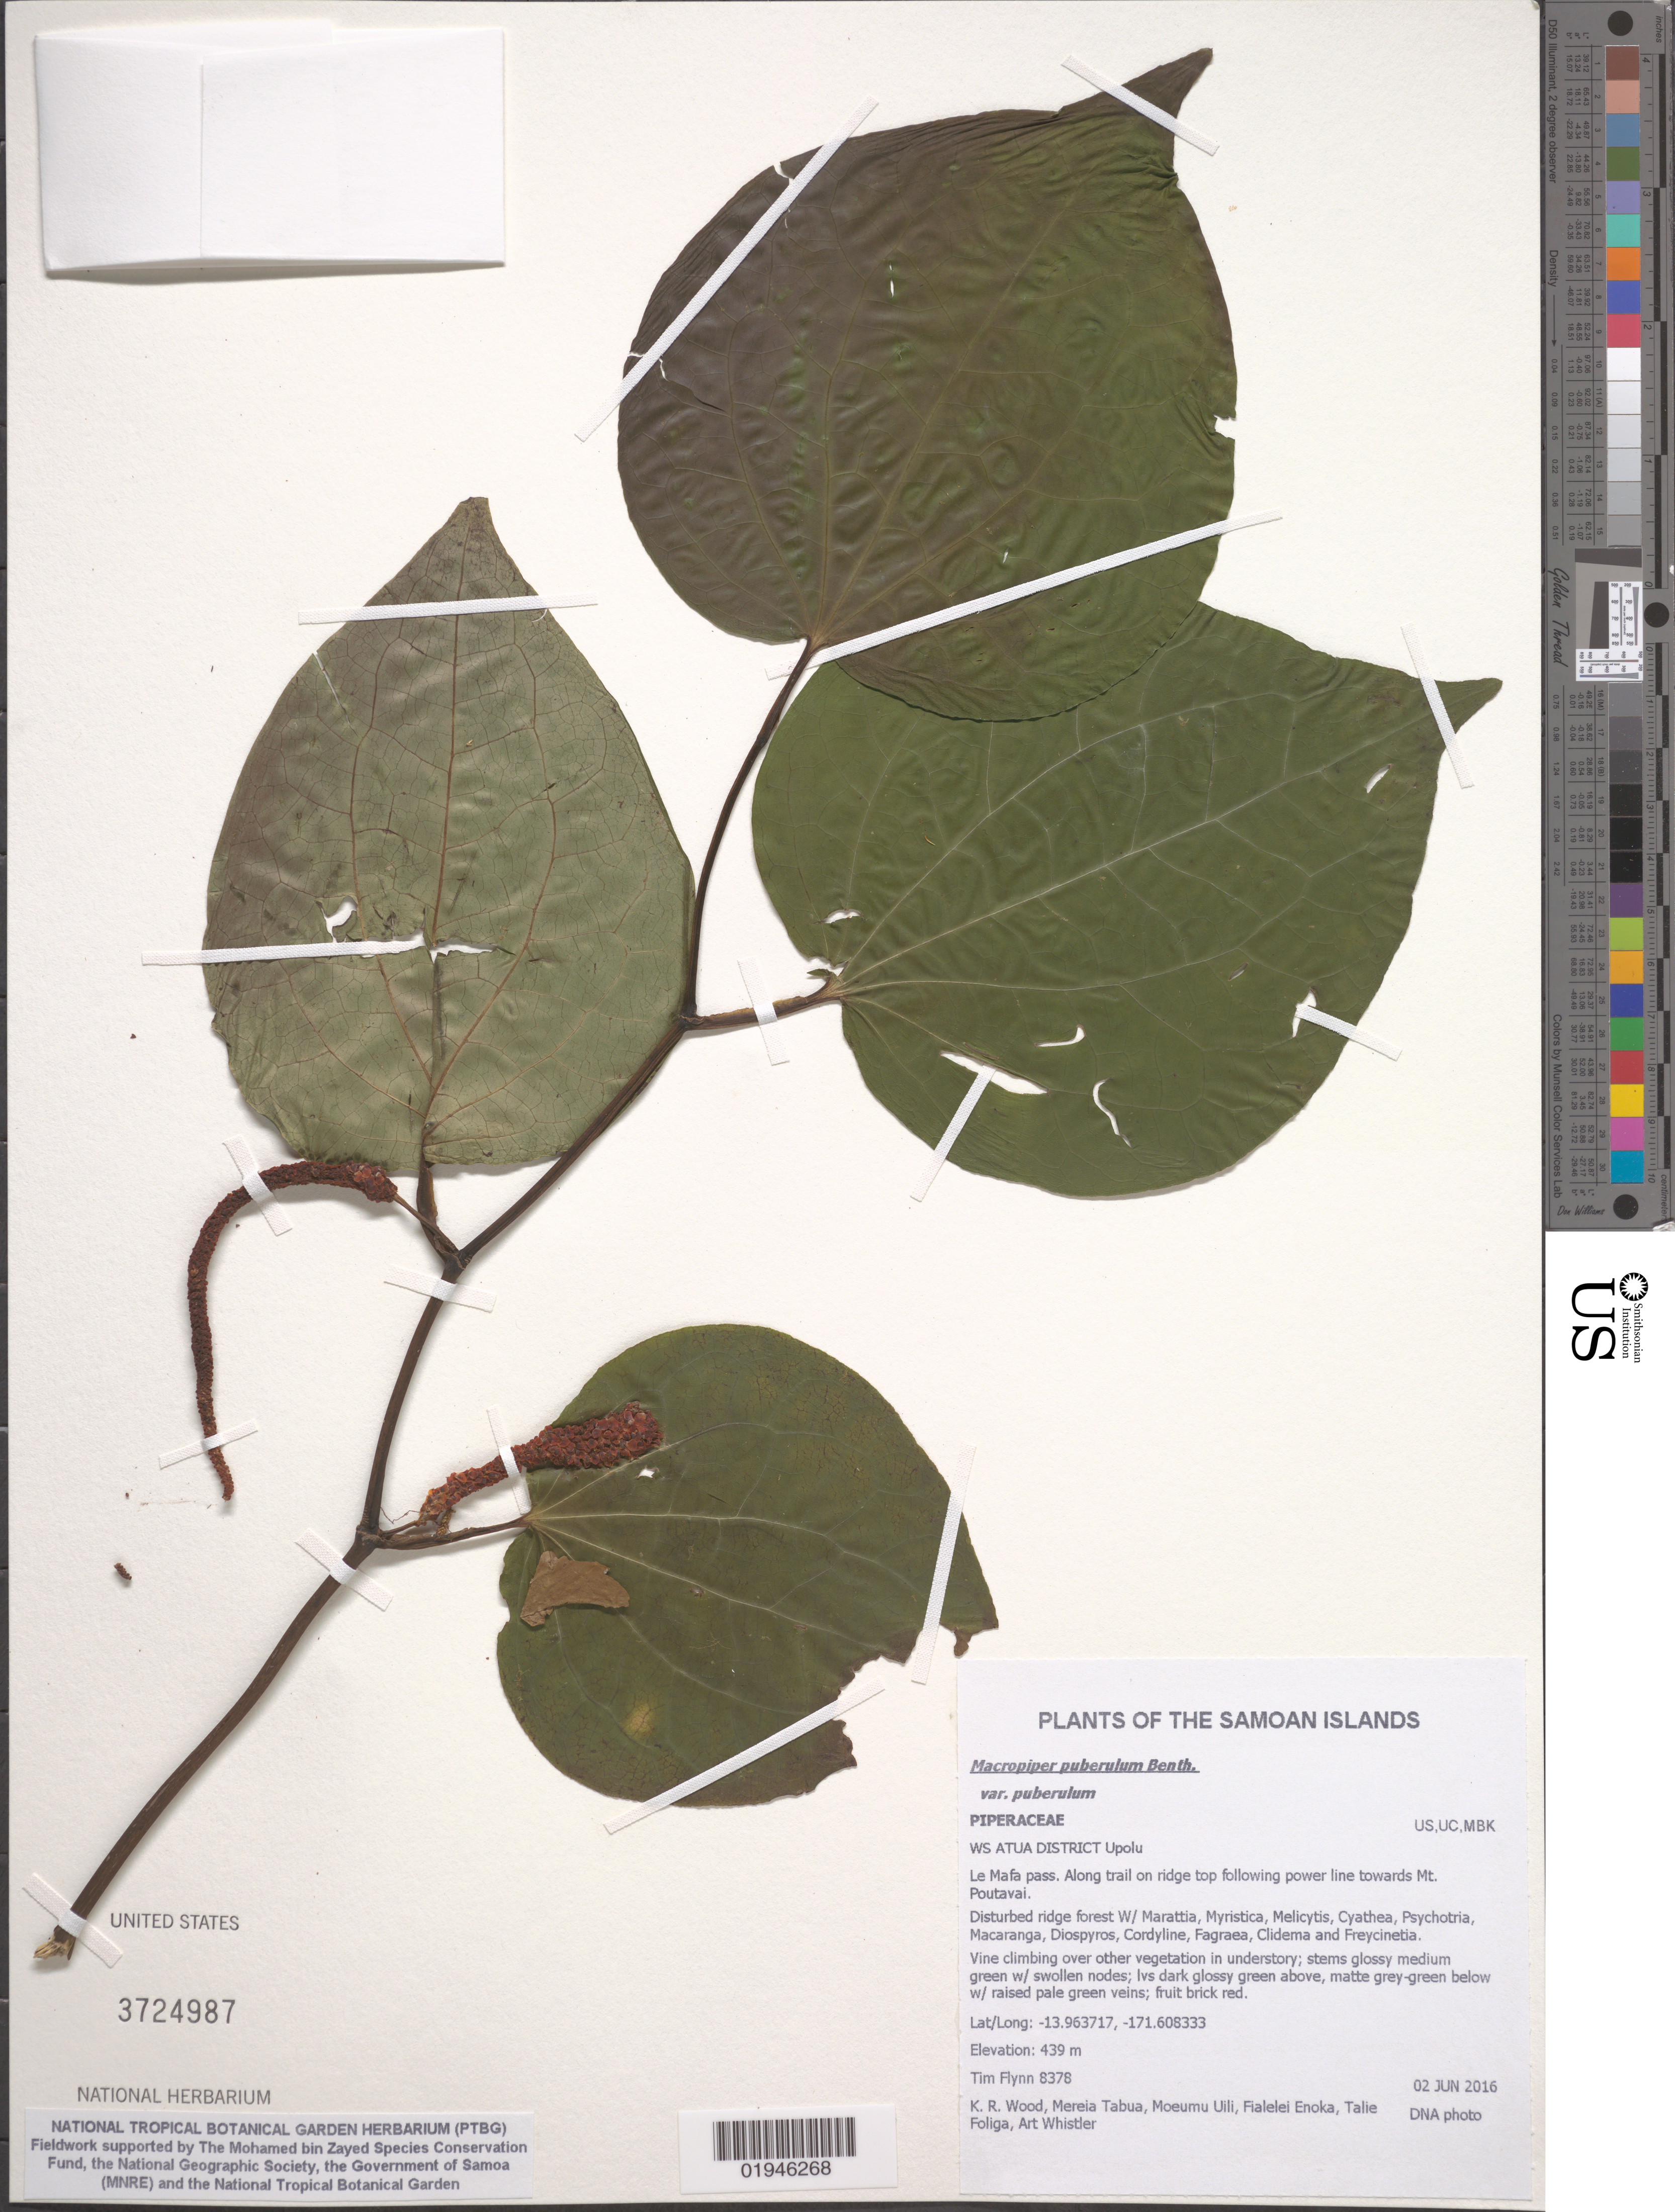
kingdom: Plantae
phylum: Tracheophyta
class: Magnoliopsida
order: Piperales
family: Piperaceae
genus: Piper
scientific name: Piper puberulum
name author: (Benth.) Seem.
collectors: T. W. Flynn, K. R. Wood, M. Tabua, M. Uili, F. Enoka, T. Foliga & A. Whistler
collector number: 8378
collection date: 2016-06-02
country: Samoa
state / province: Atua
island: Upolu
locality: Atua District, LeMafa pass, along trail on ridge top following power line towards Mt. Poutavai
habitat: Disturbed ridge forest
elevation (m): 439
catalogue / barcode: US 3724987